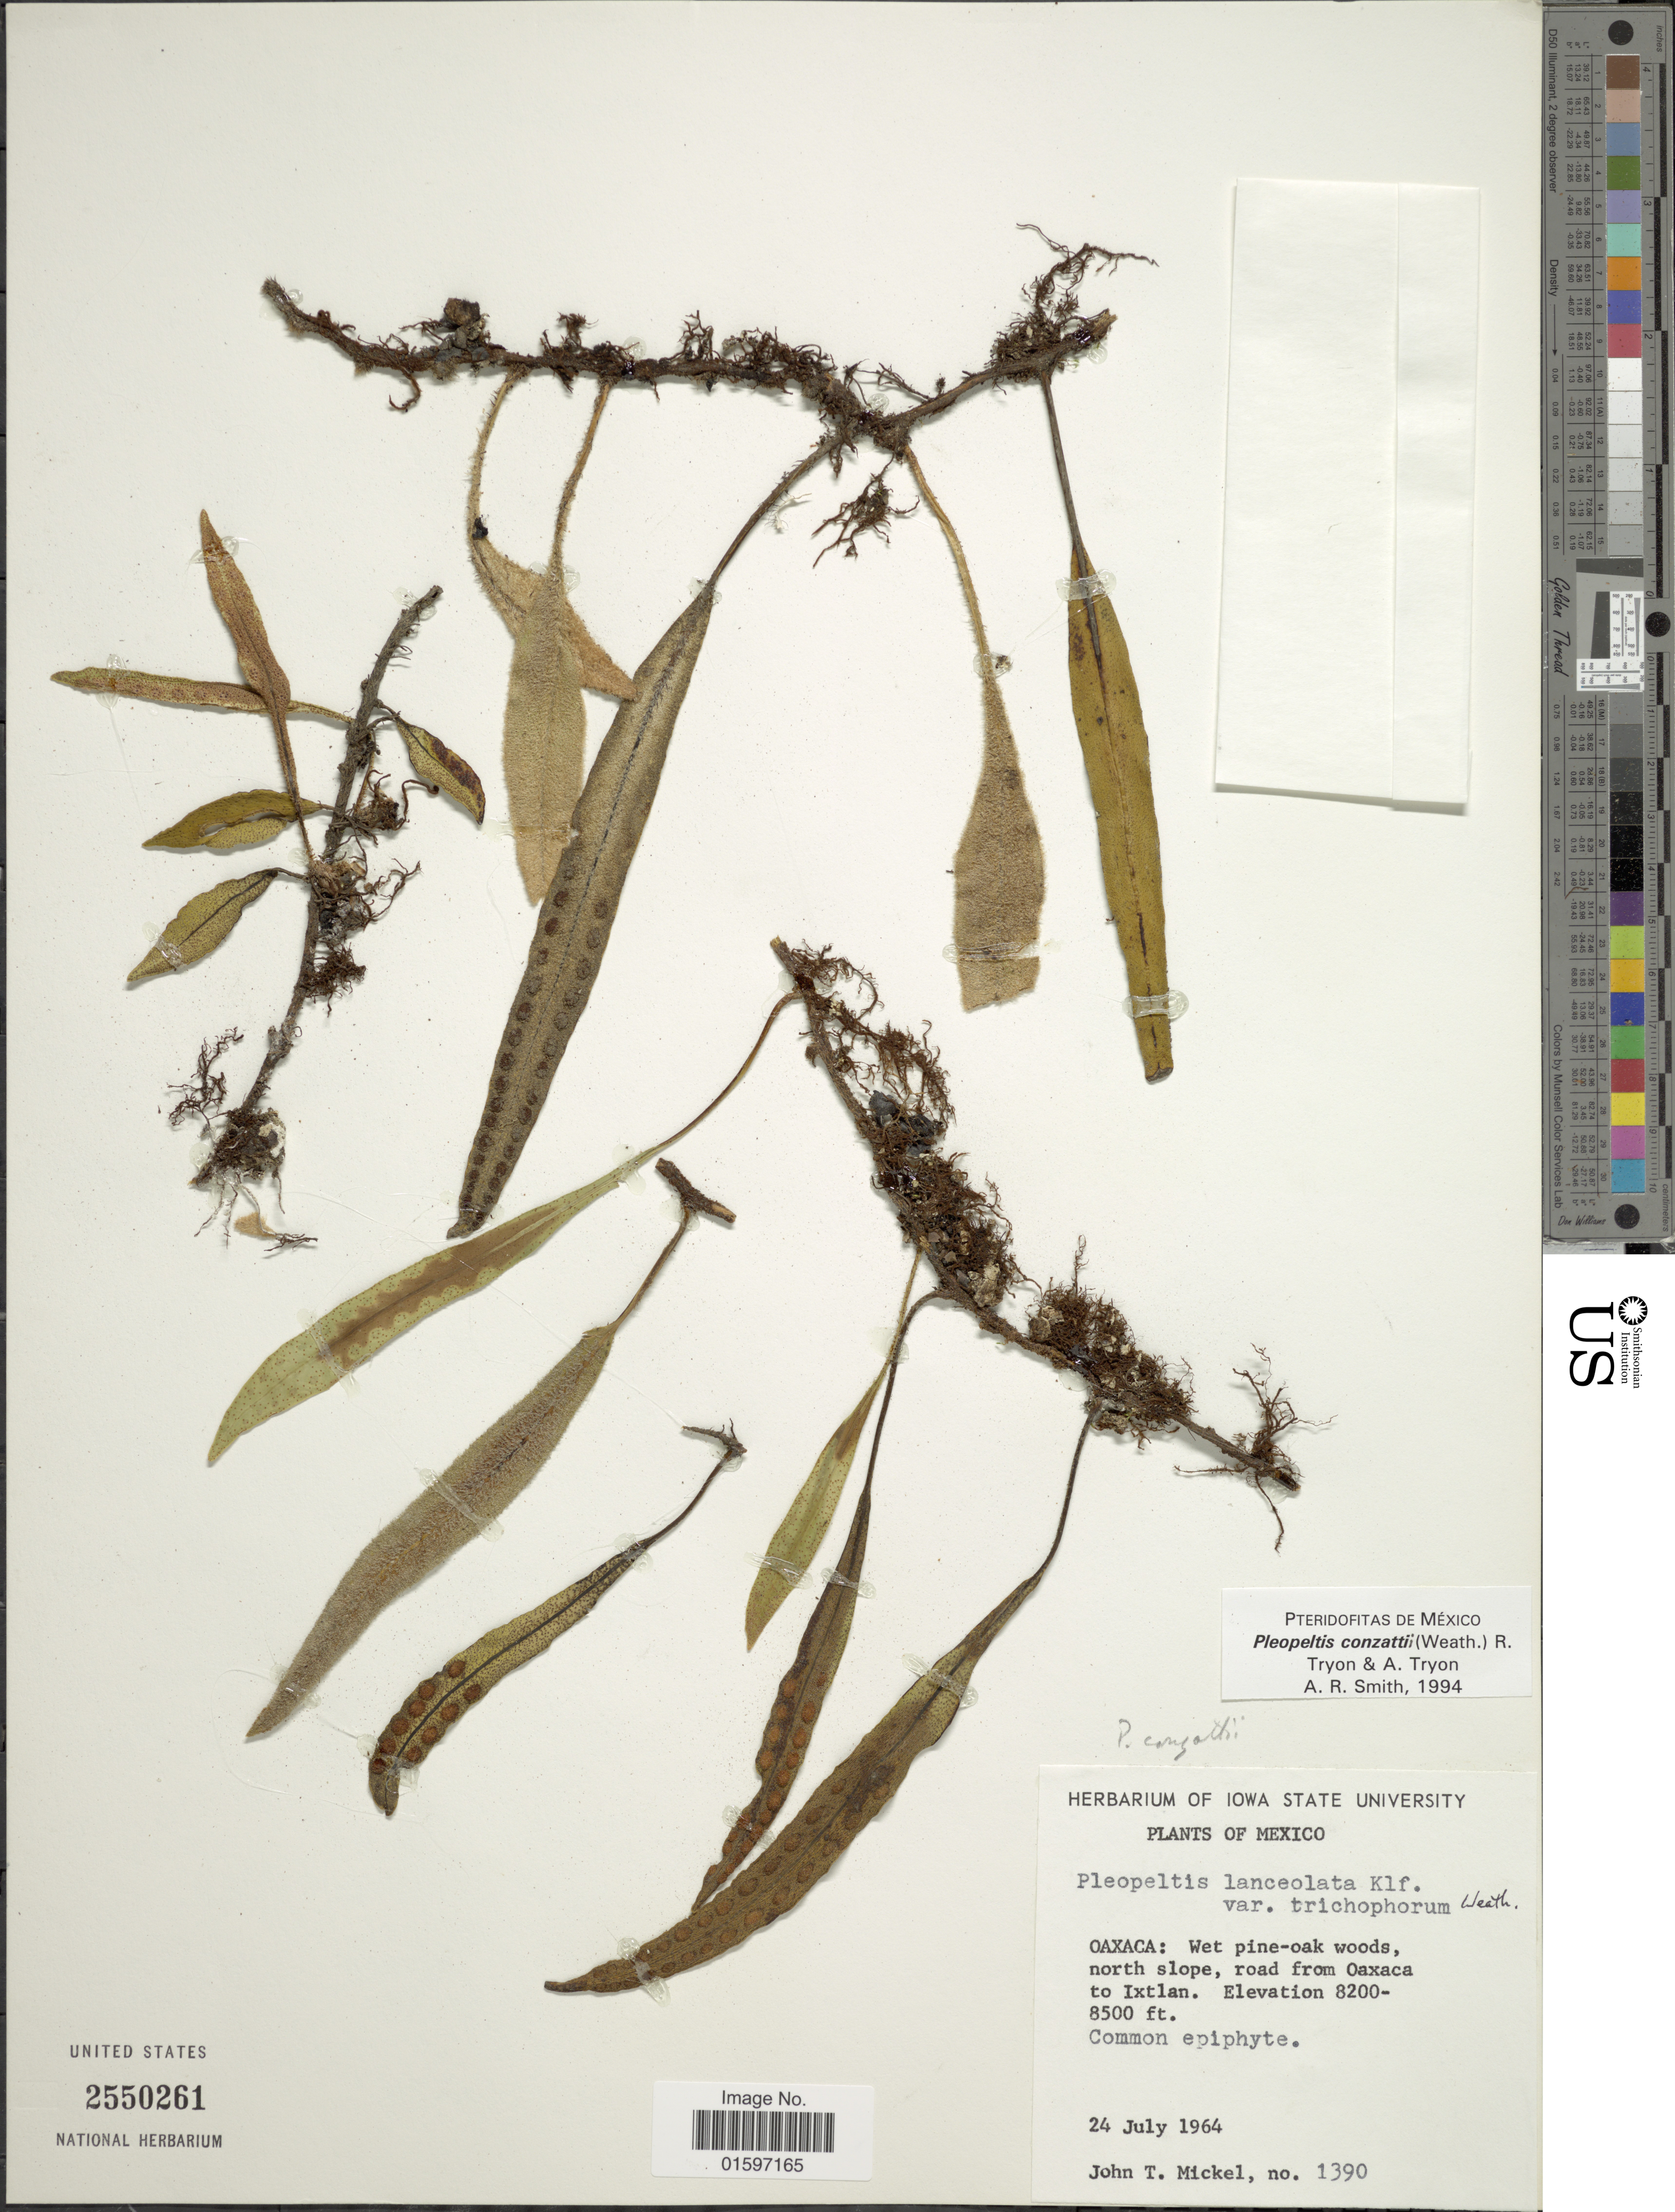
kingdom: Plantae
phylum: Tracheophyta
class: Polypodiopsida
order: Polypodiales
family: Polypodiaceae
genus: Pleopeltis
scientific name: Pleopeltis conzattii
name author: (Weath.) R.M. Tryon & A.F. Tryon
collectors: J. T. Mickel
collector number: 1390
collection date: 1964-07-24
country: Mexico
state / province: Oaxaca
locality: Wet pine-oak woods, north slope, road from Oaxaca to Ixtlan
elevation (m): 2499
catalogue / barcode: US 2550261